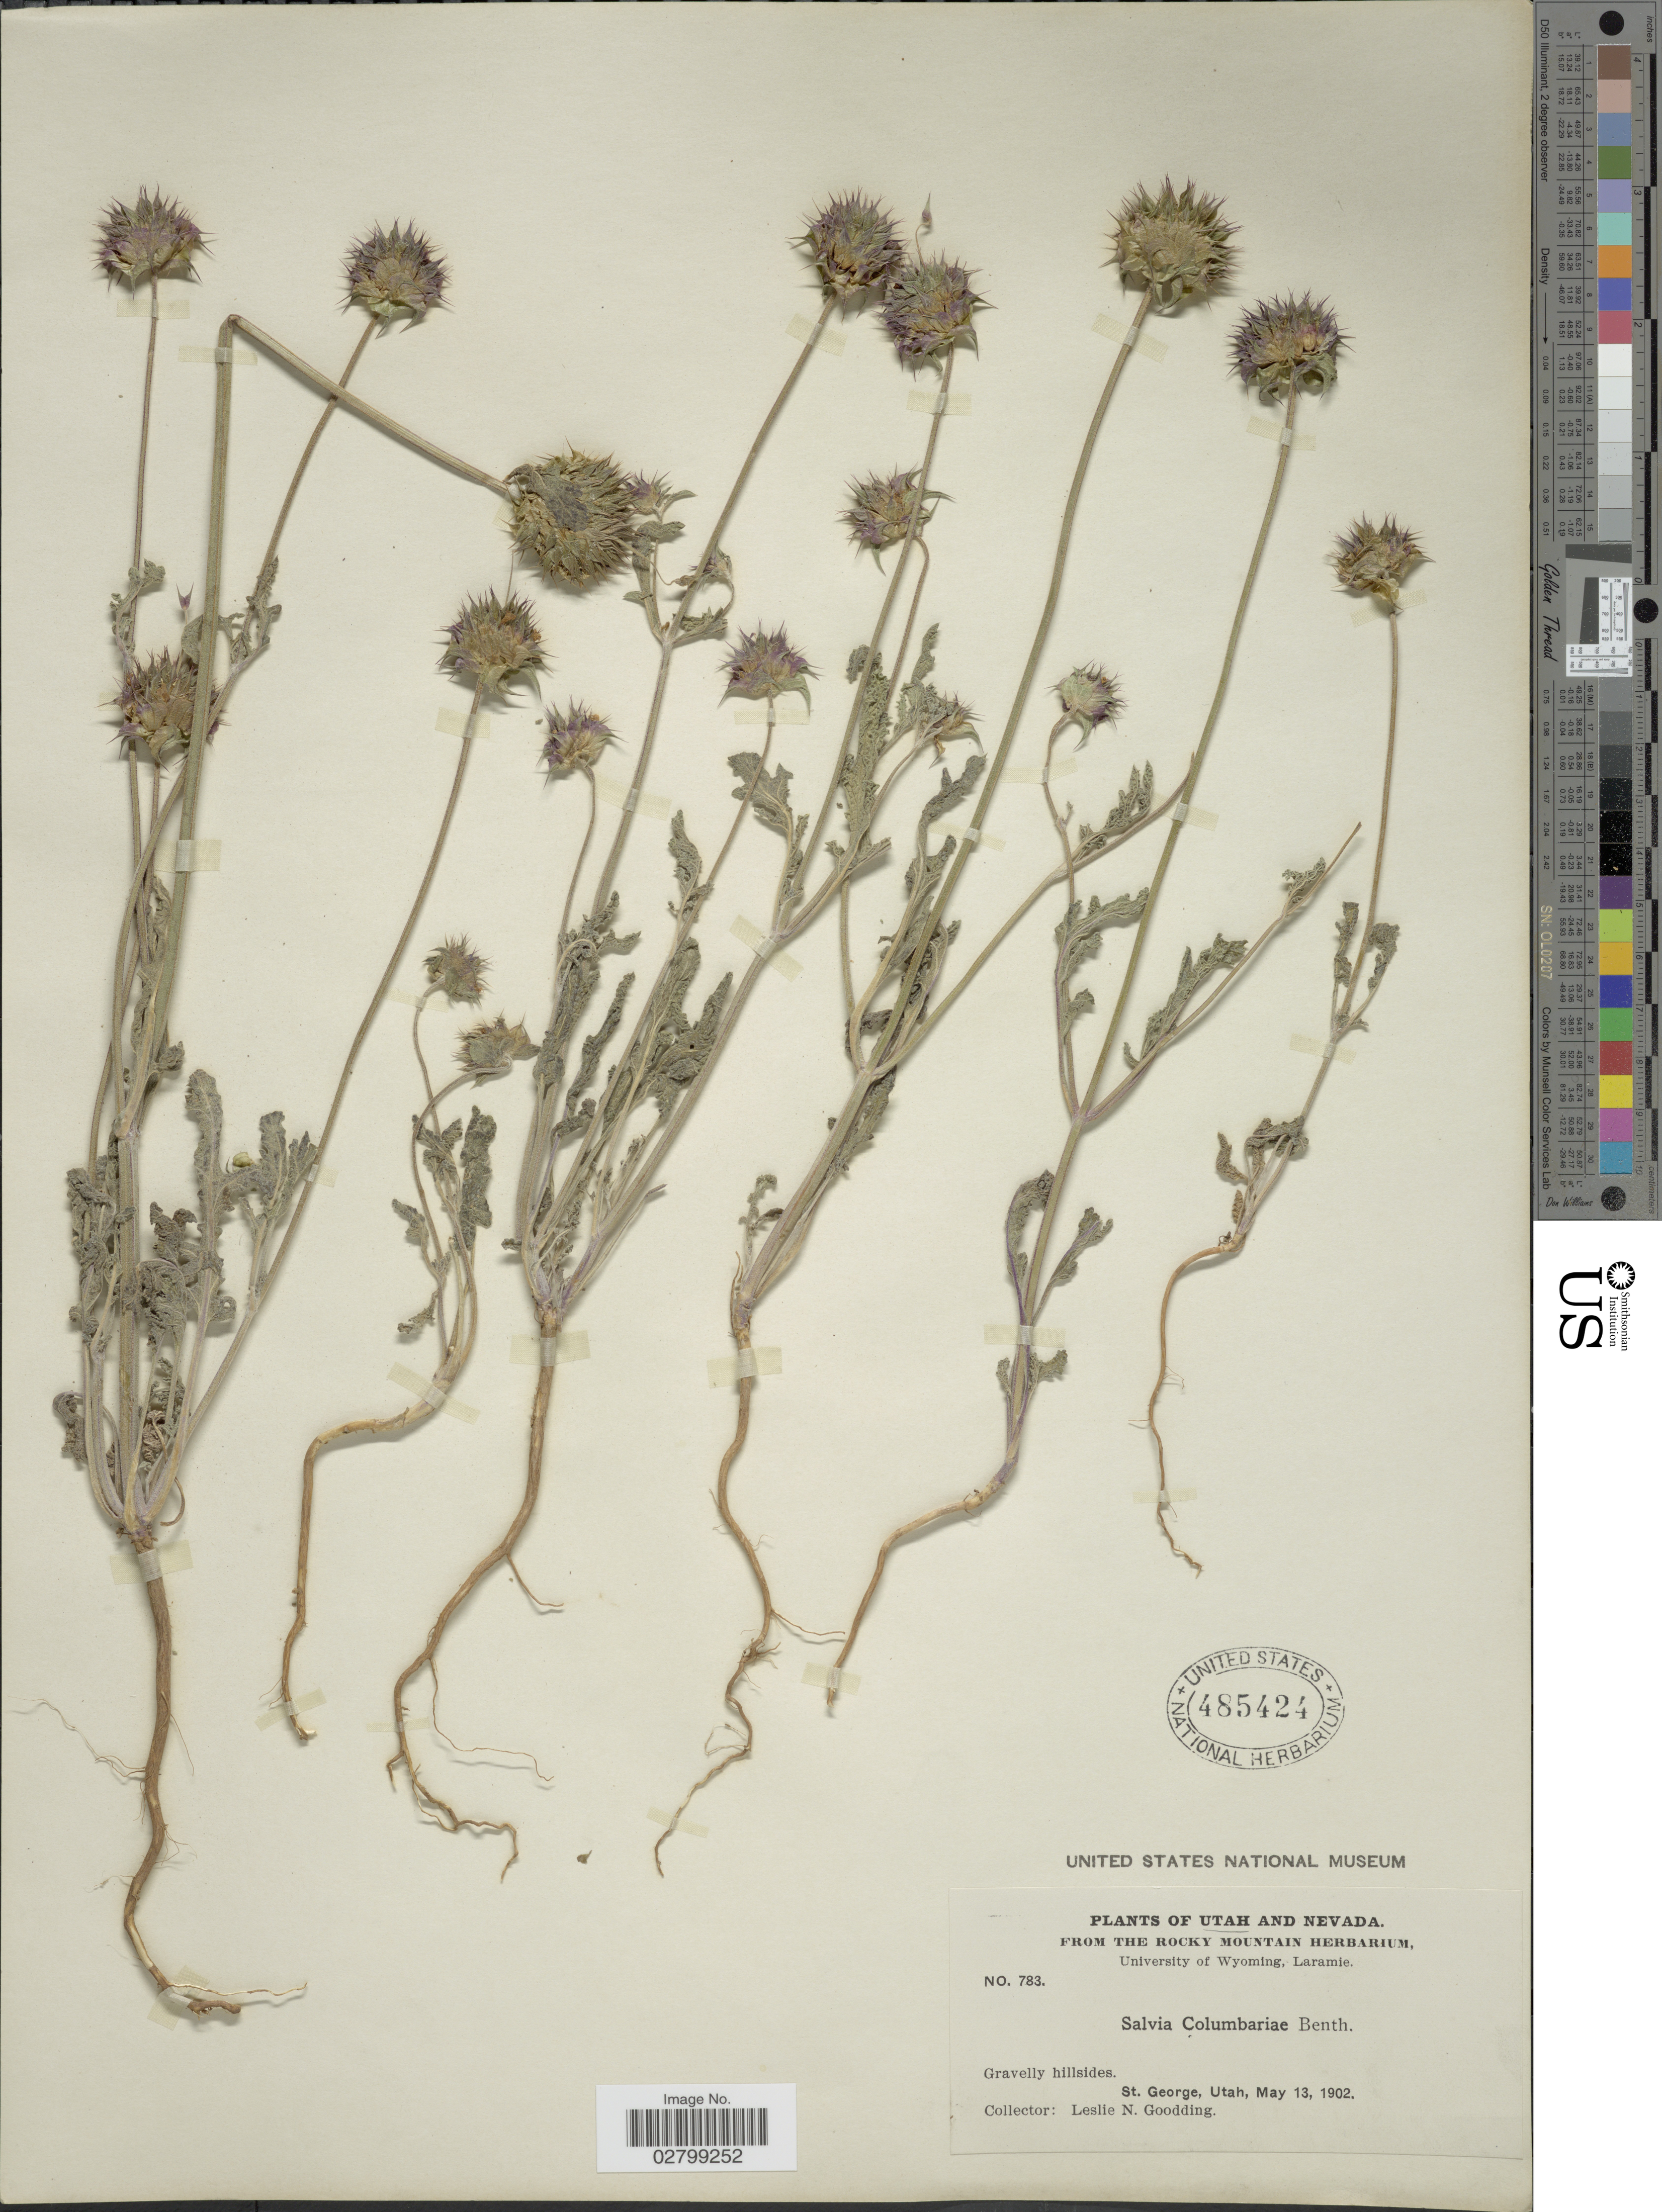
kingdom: Plantae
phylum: Tracheophyta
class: Magnoliopsida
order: Lamiales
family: Lamiaceae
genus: Salvia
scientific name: Salvia columbariae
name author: Benth.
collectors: L. N. Goodding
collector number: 783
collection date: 1902-05-13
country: United States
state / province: Utah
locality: St. George.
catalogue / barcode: US 485424